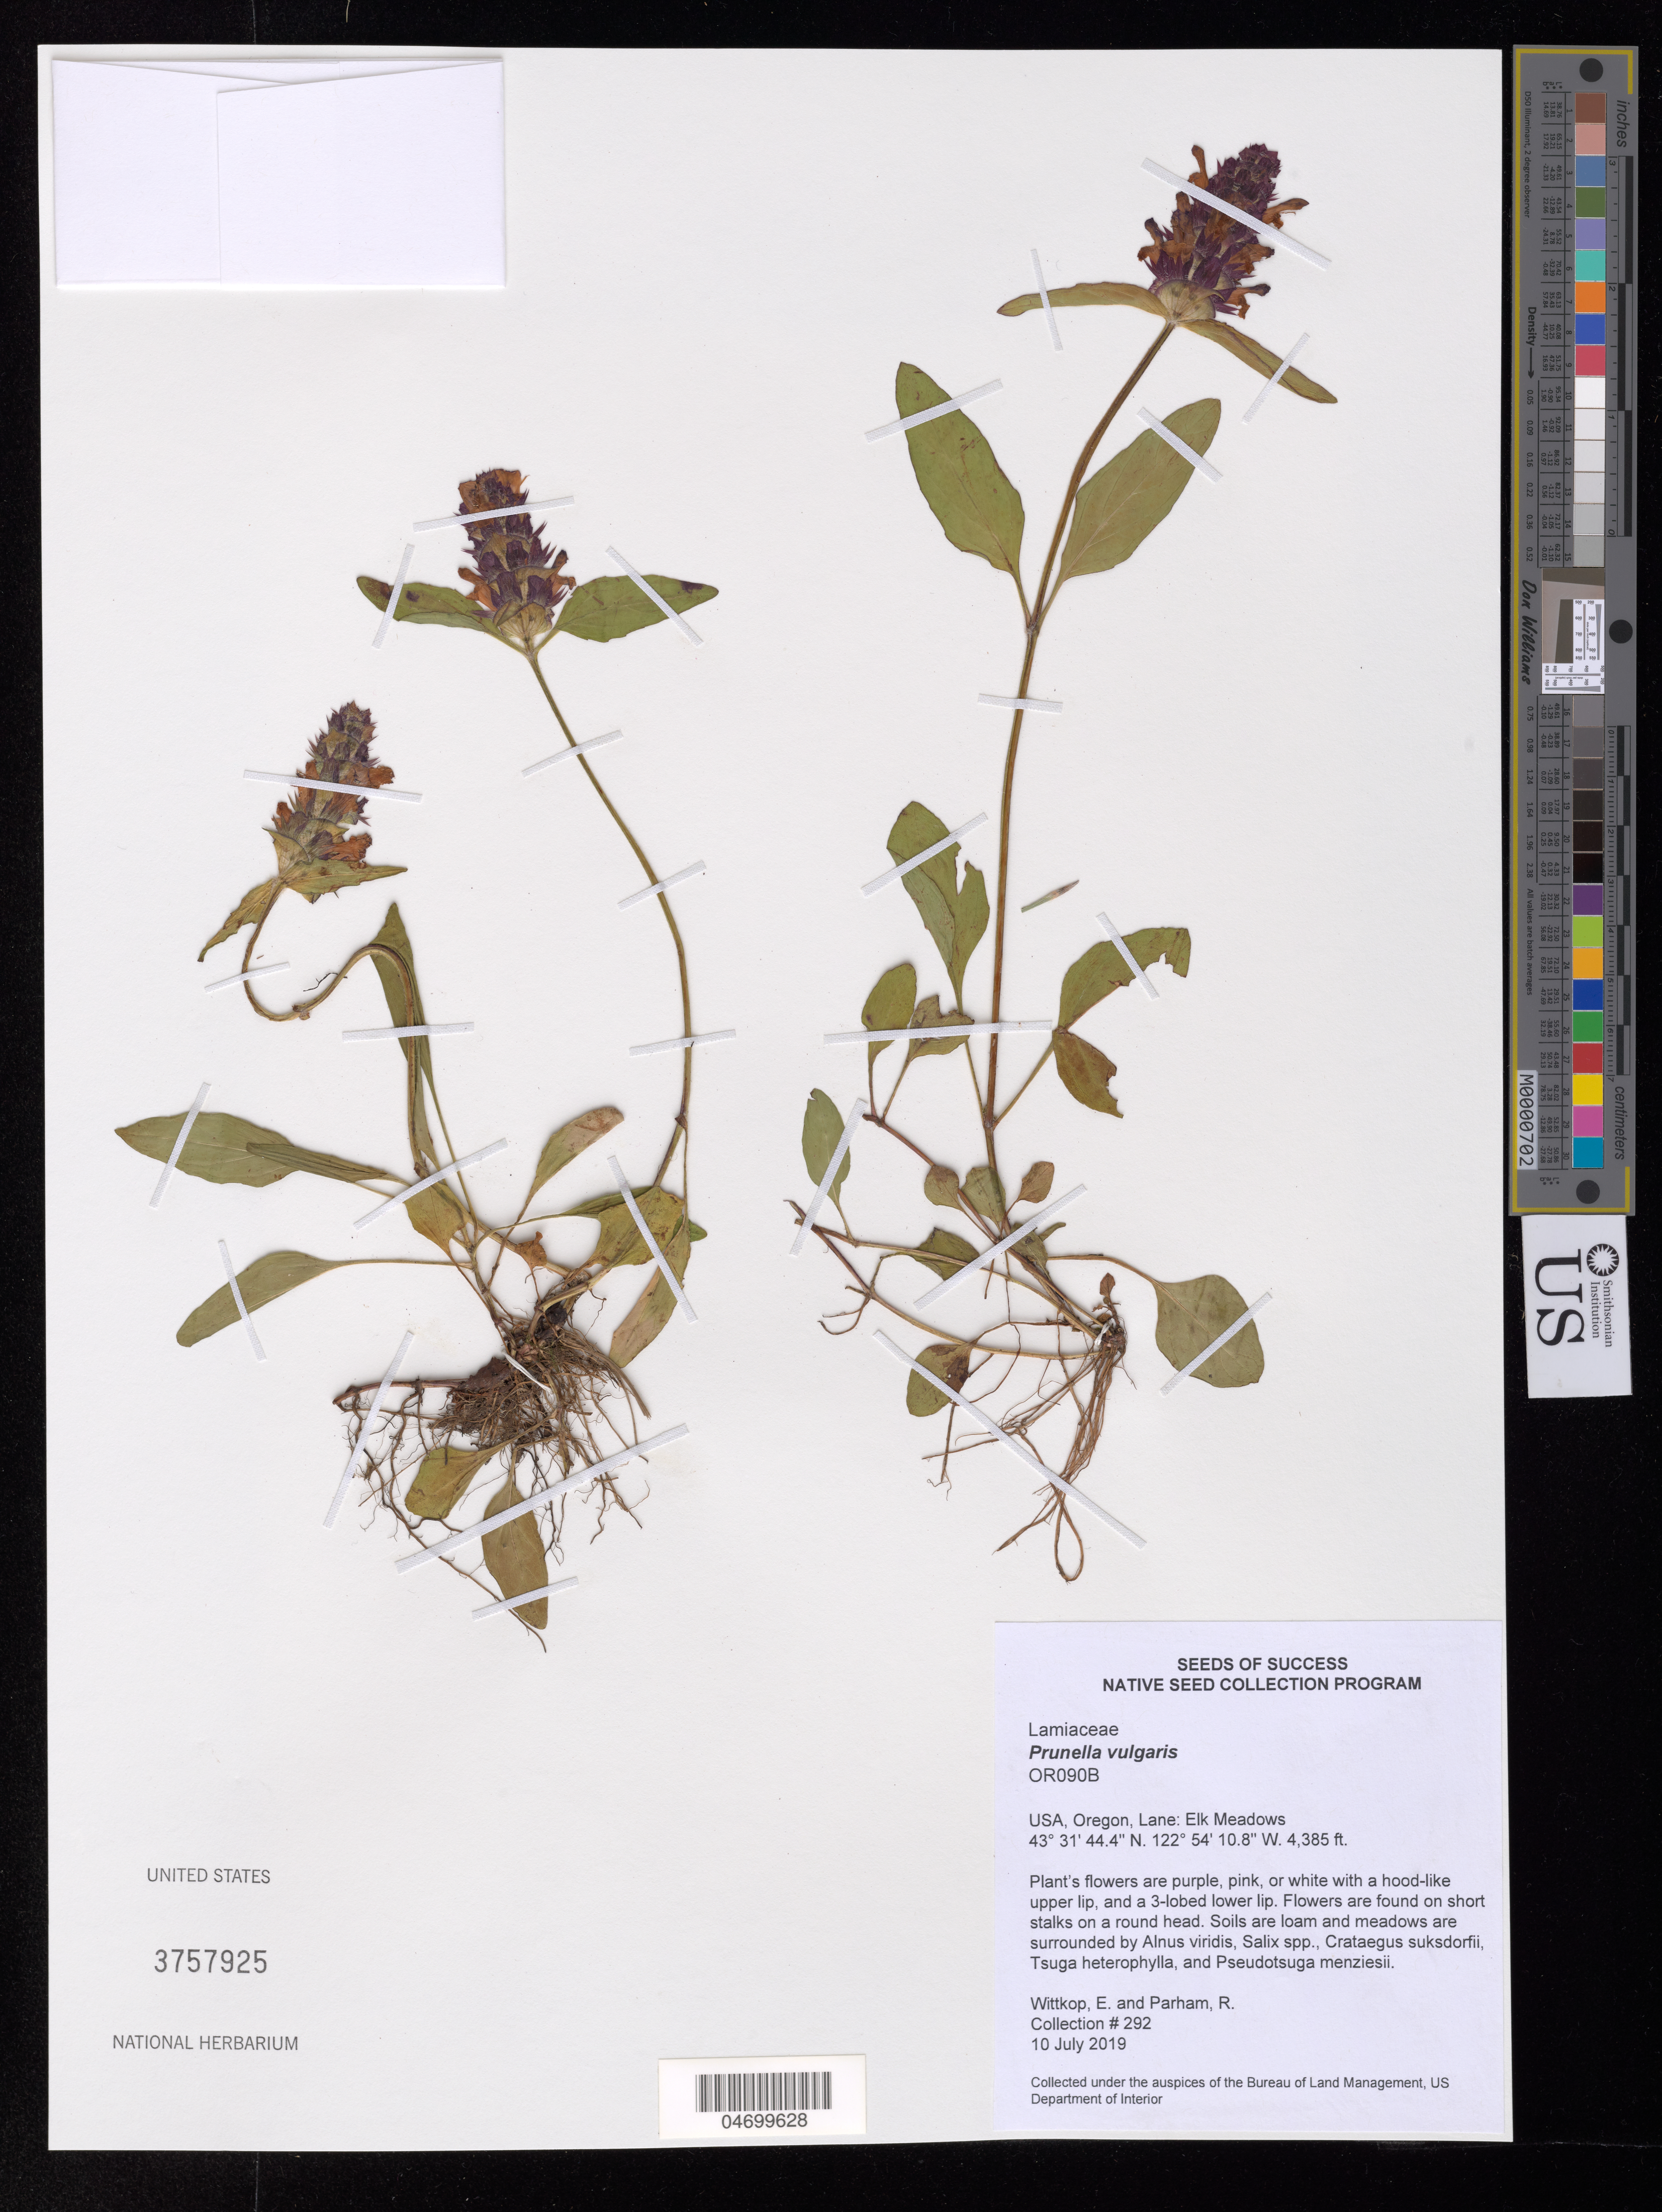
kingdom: Plantae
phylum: Tracheophyta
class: Magnoliopsida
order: Lamiales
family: Lamiaceae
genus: Prunella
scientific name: Prunella vulgaris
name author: L.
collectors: E. Wittkop & R. Parham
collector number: OR090B-292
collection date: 2019-07-10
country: United States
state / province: Oregon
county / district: Lane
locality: Elk Meadows.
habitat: Loam soils. Meadows with Alnus viridus, Salix sp., Tsuga heterophylla, etc.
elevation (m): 1337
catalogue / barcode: US 3757925